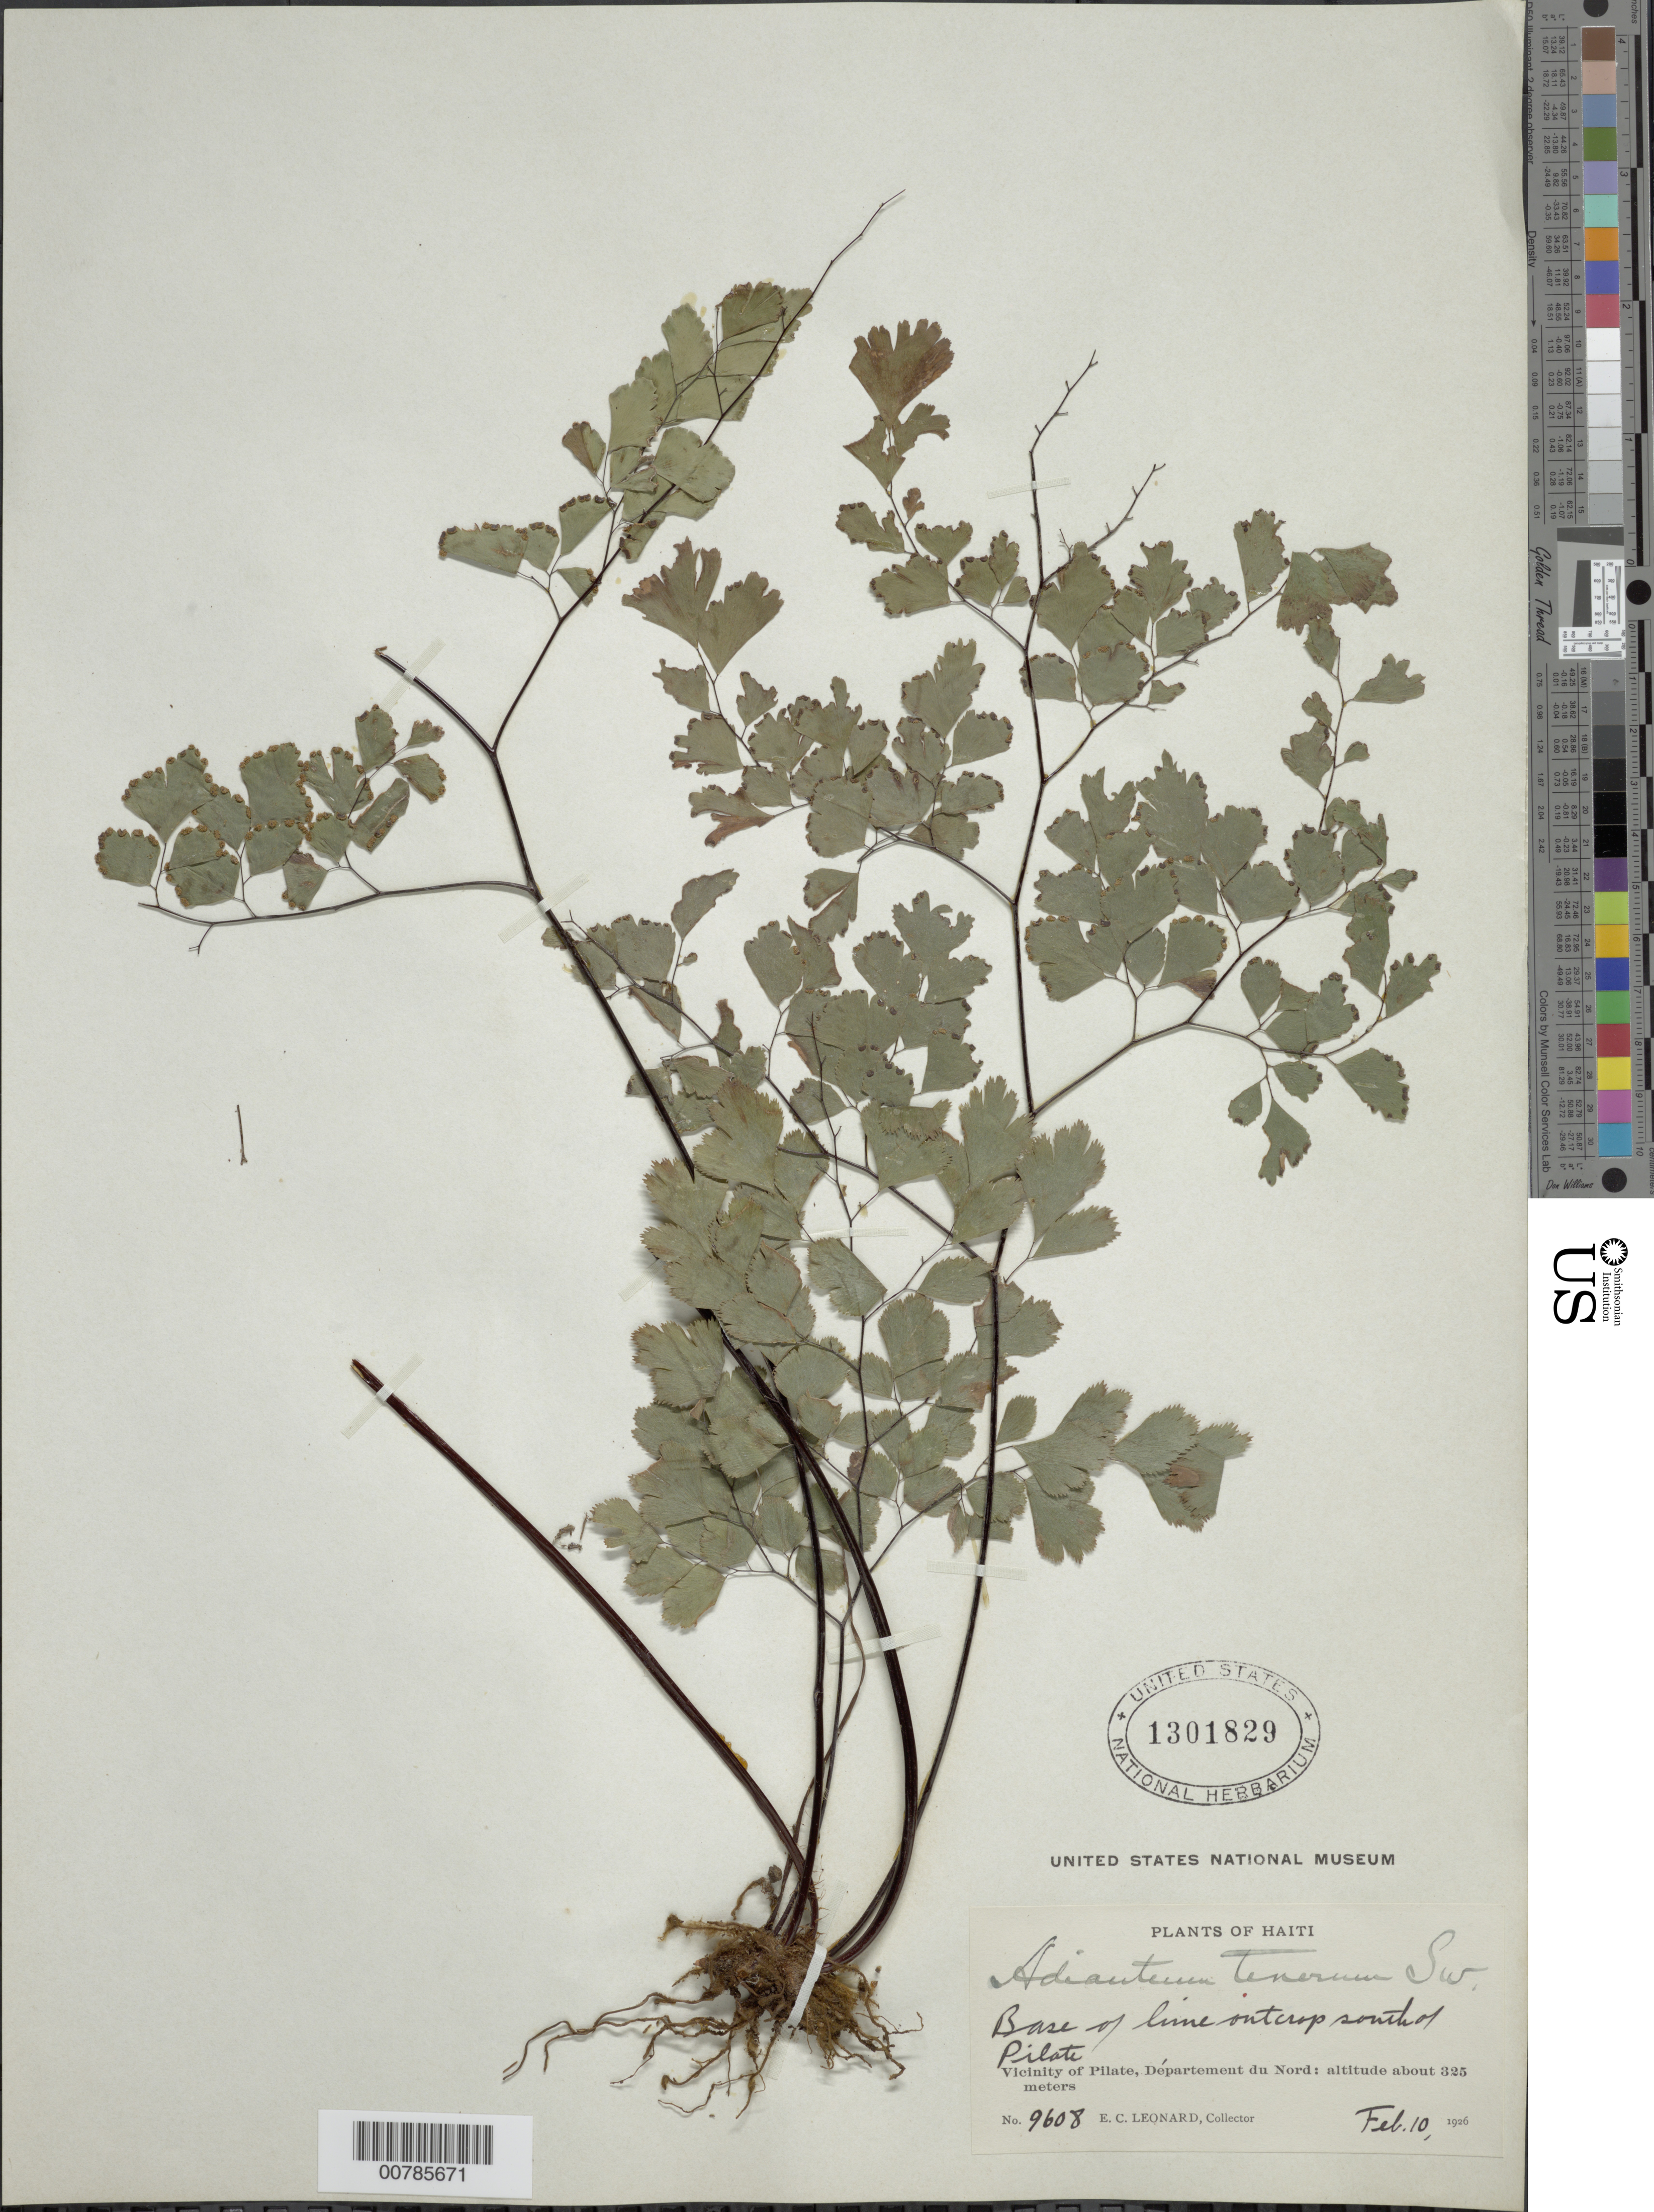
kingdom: Plantae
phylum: Tracheophyta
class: Polypodiopsida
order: Polypodiales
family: Pteridaceae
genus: Adiantum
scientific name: Adiantum tenerum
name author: Sw.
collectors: E. C. Leonard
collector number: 9608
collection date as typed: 10 Feb 1926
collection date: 1926-02-10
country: Haiti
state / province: Nord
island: Hispaniola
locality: Pilate, S of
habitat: Base of limestone outcrop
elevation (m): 325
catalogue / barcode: US 1301829